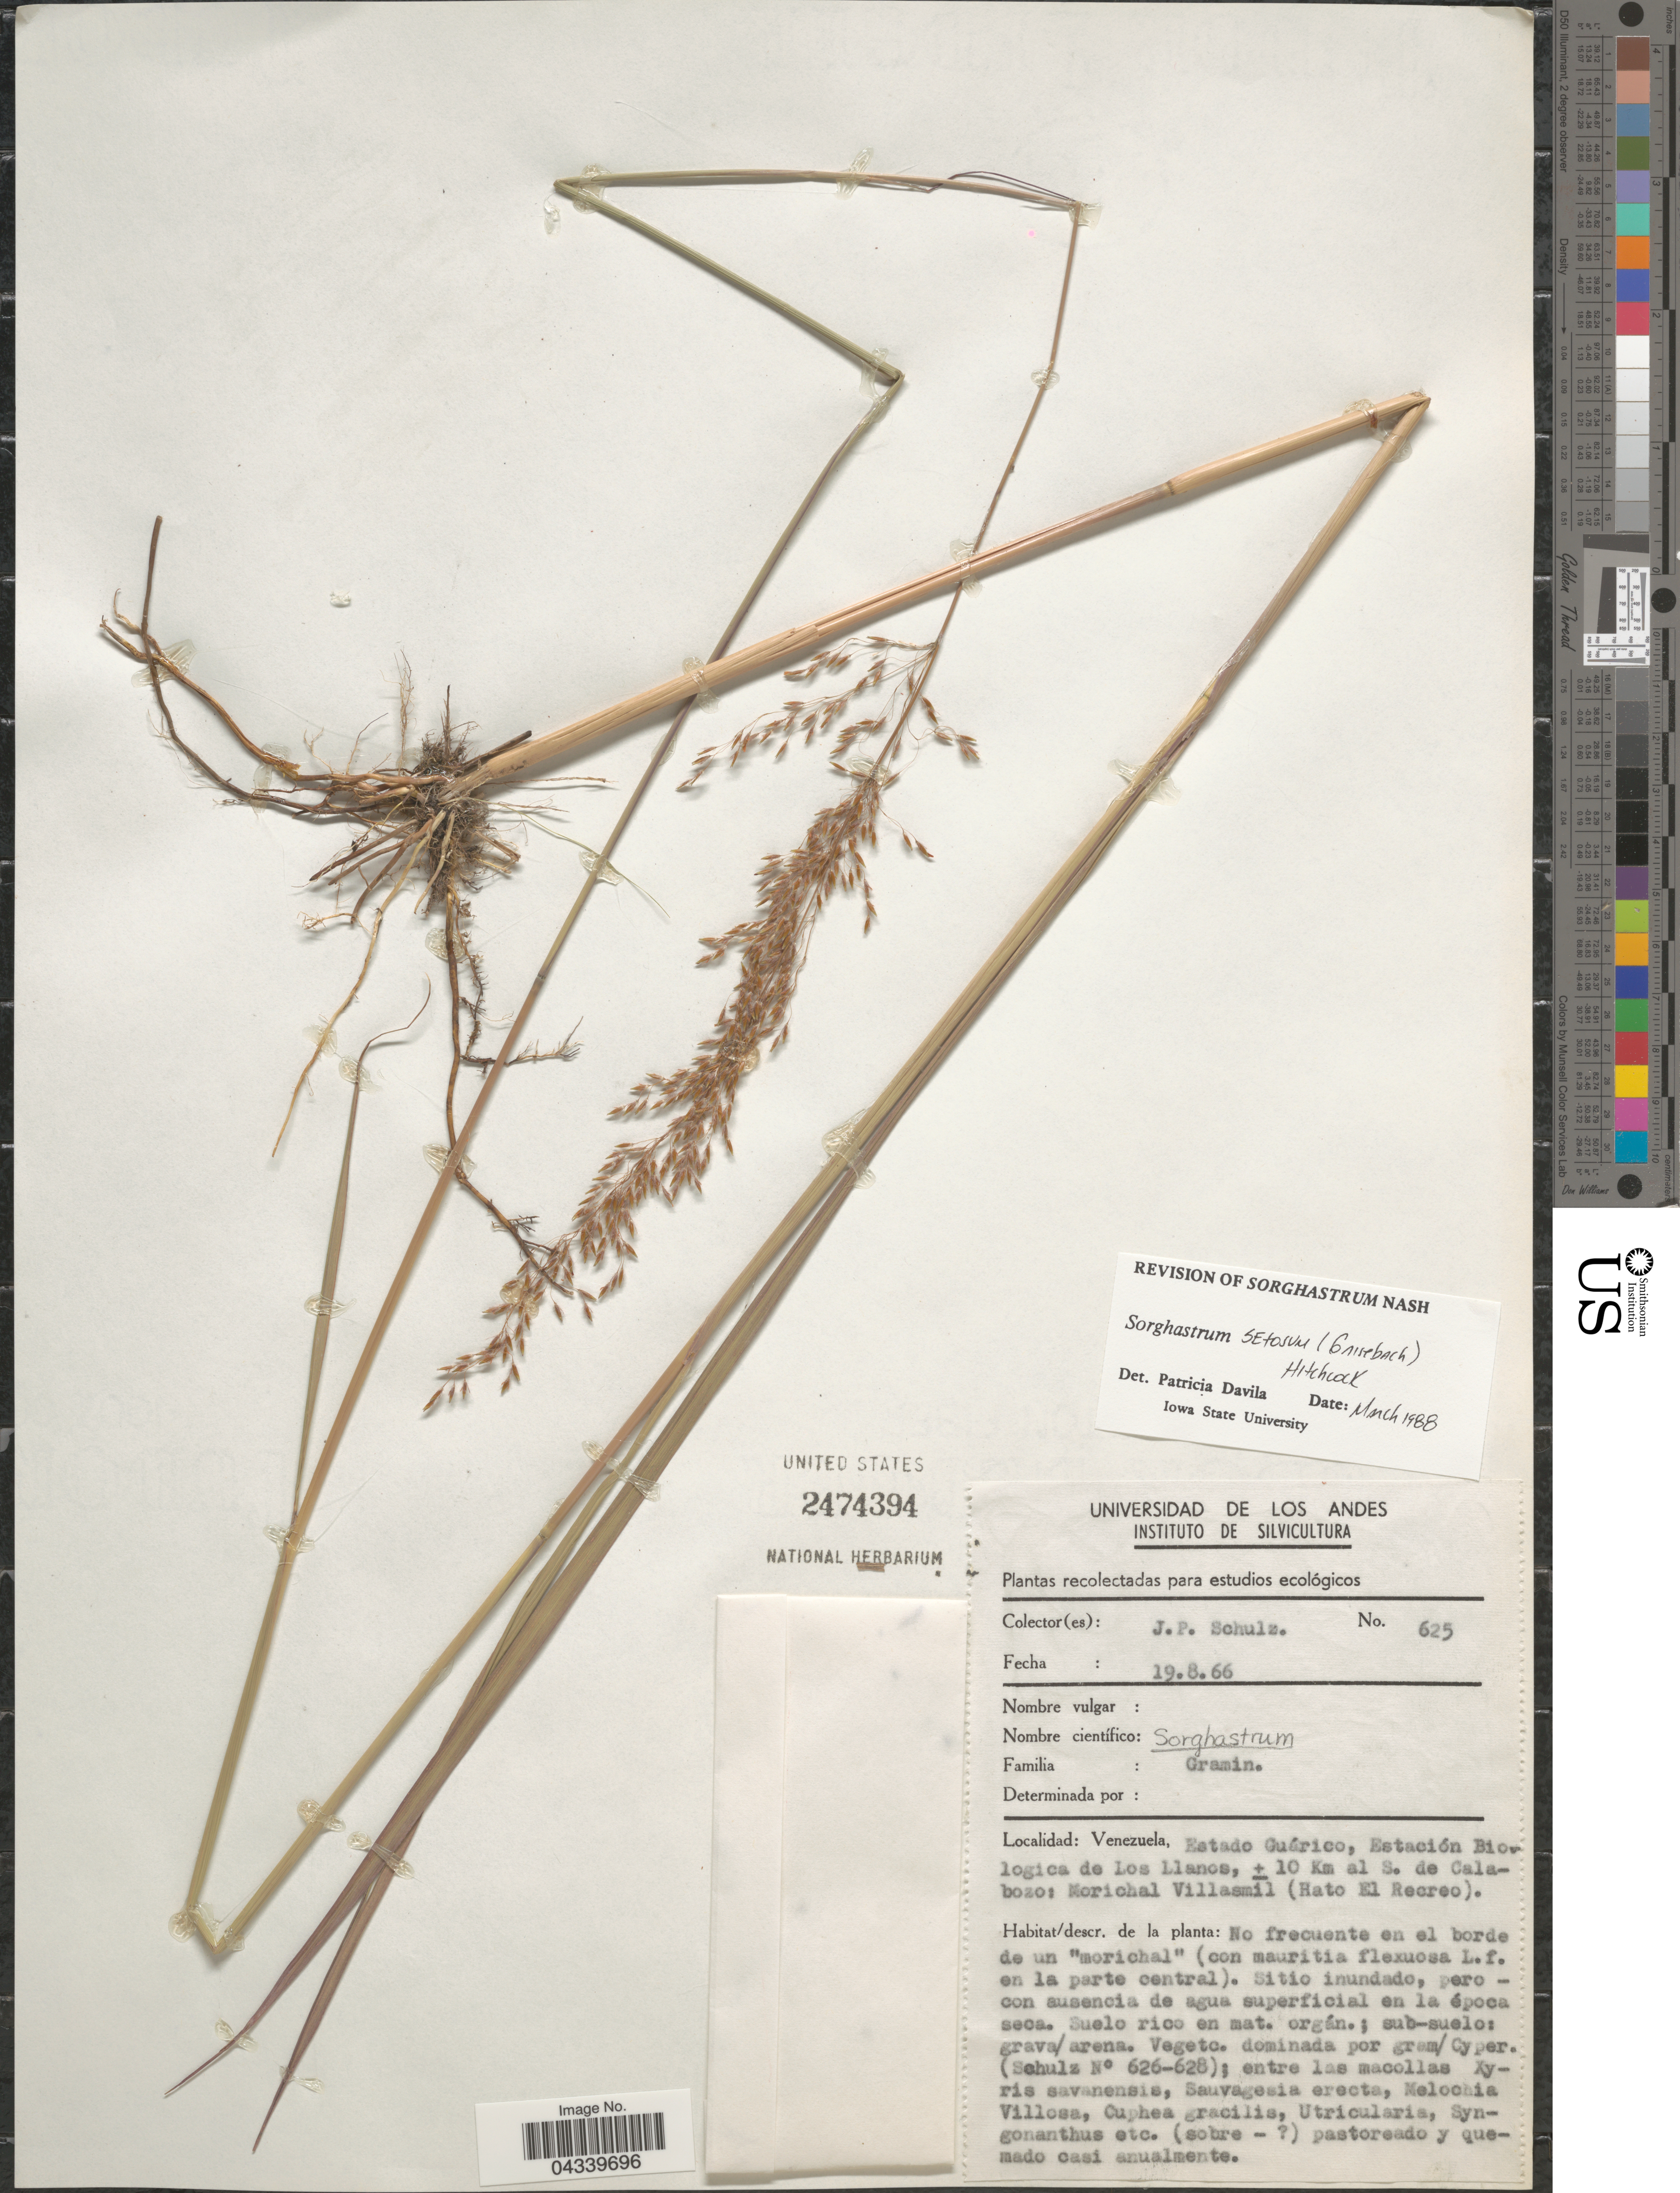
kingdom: Plantae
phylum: Tracheophyta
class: Liliopsida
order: Poales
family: Poaceae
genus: Sorghastrum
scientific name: Sorghastrum setosum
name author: (Griseb.) Hitchc.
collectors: J. P. Schulz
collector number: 625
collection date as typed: Transcribed d/m/y: 19/8/66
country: Venezuela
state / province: Guarico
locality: Estación Biologica de Los Llanos, ± 10 Km al S. de Calabozo: Morichal Villasmil (Hato El Recreo).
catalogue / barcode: US 2474394